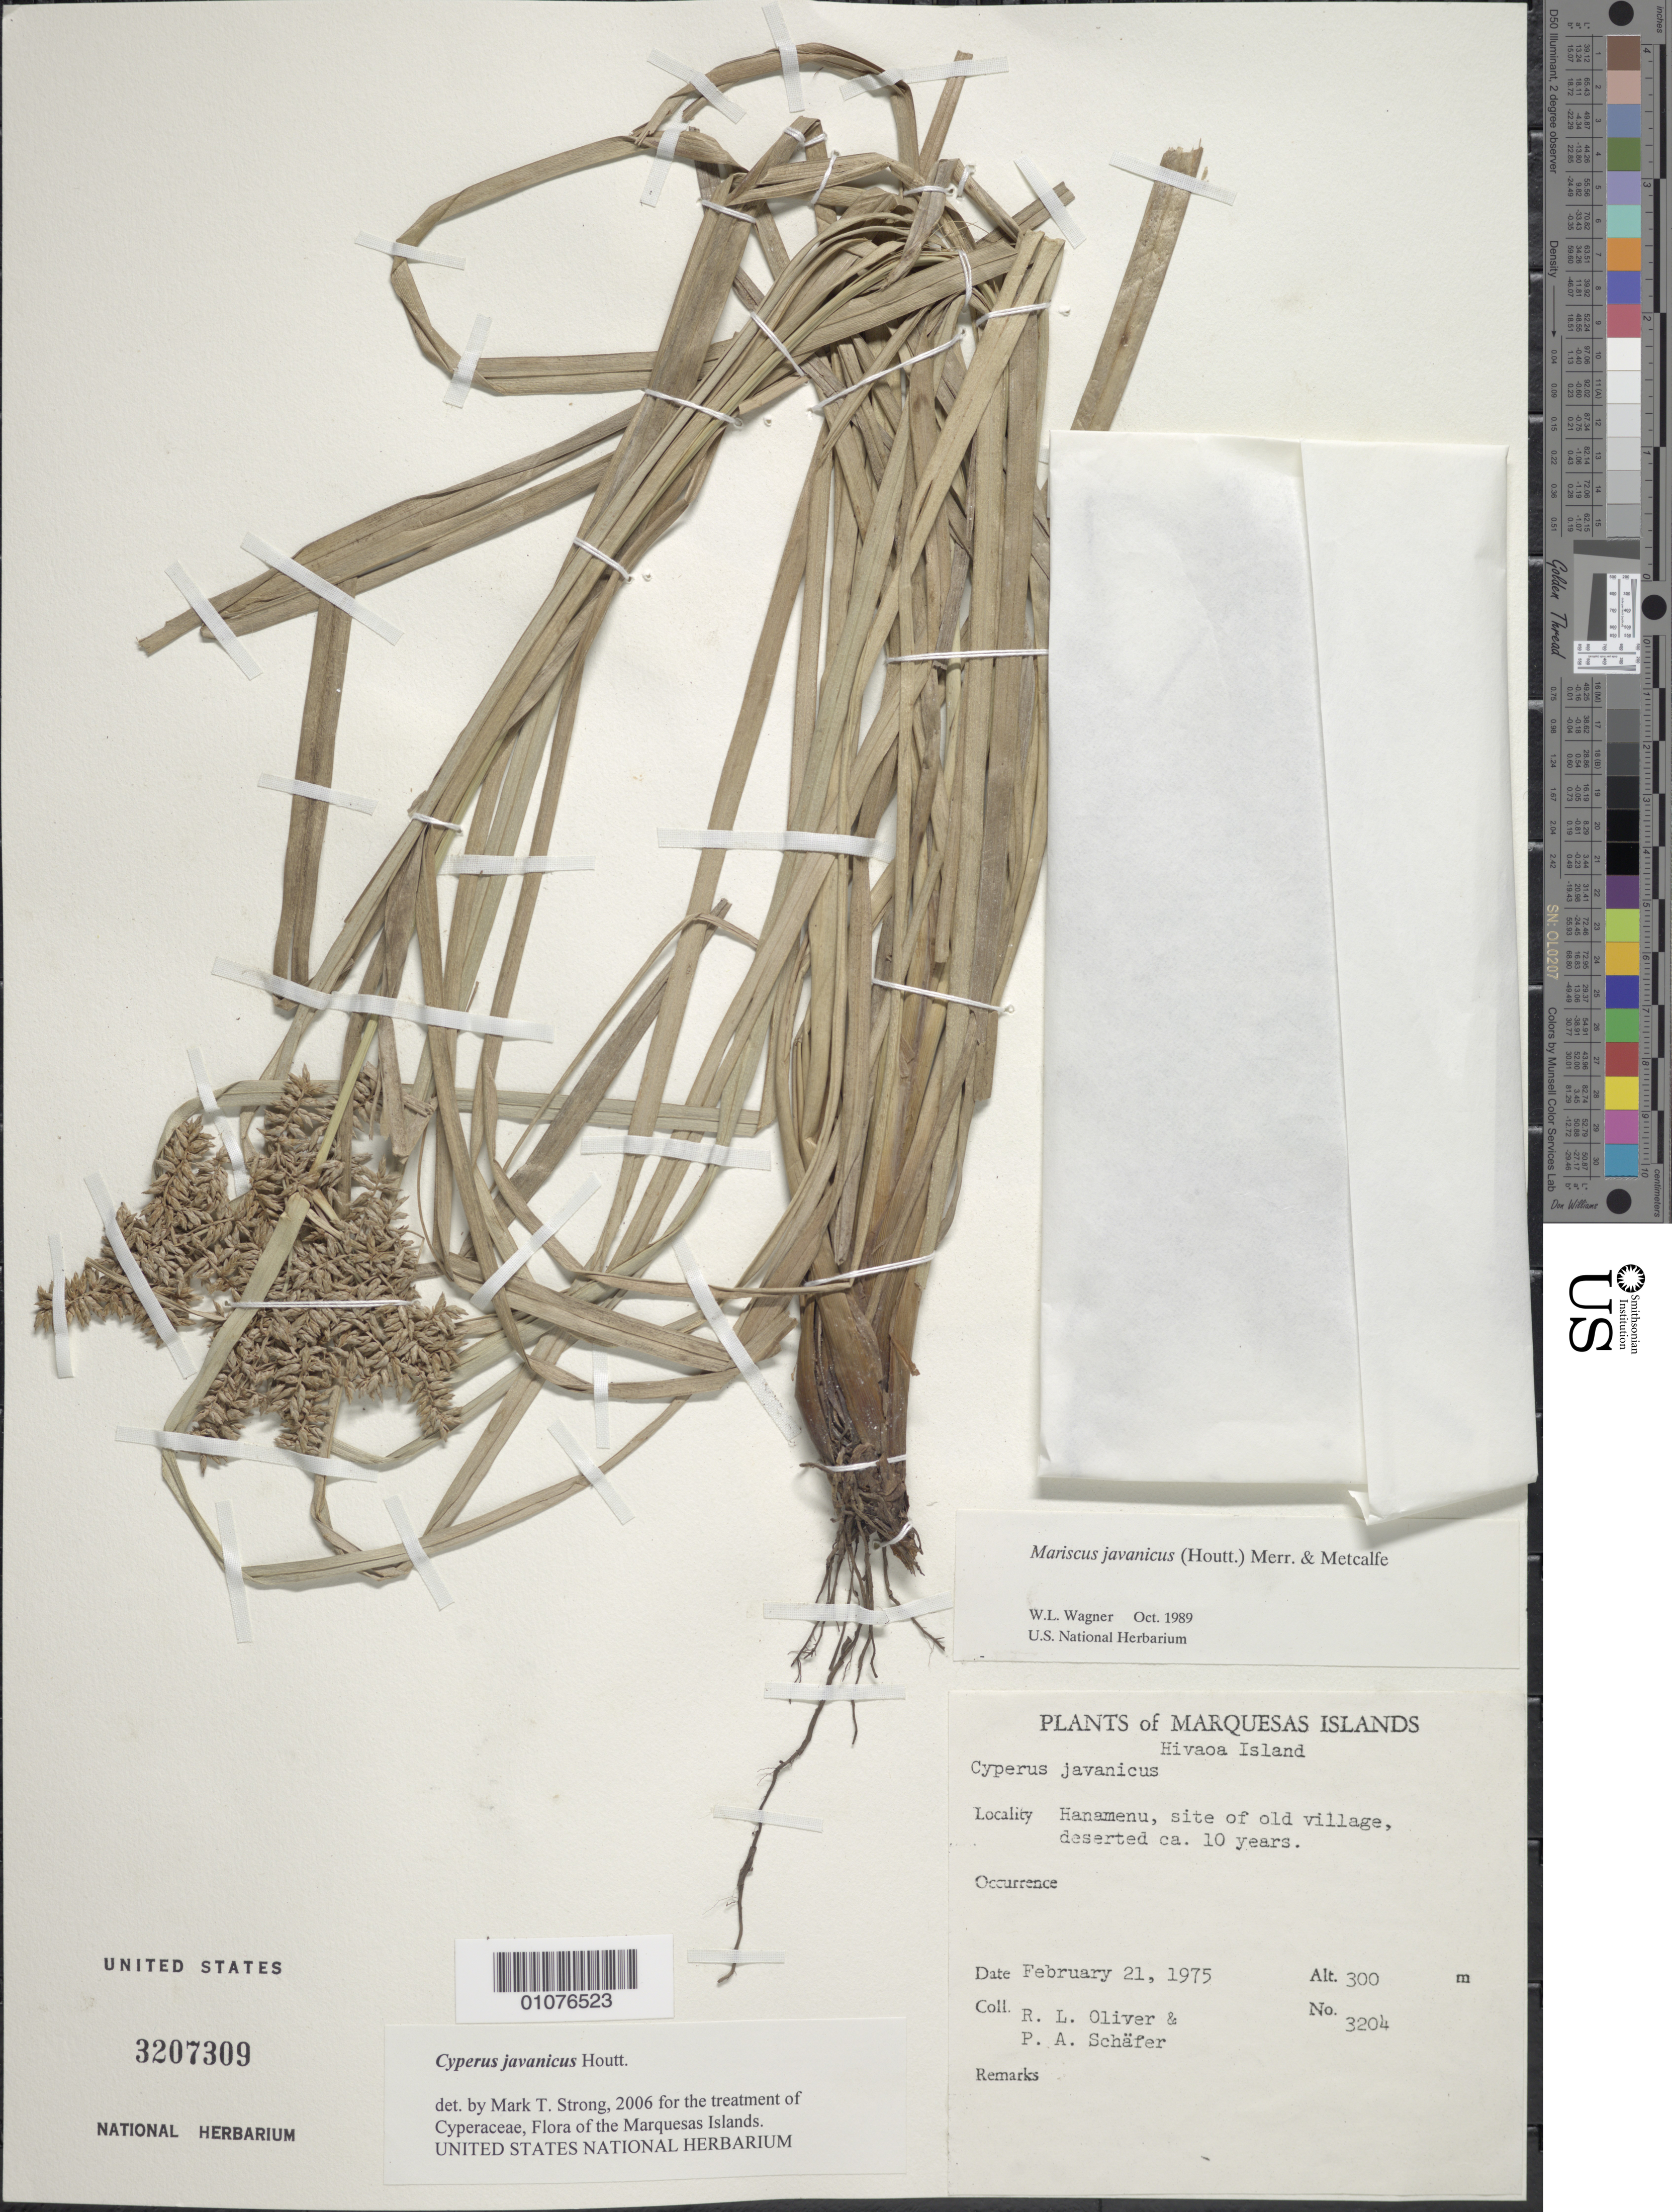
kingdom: Plantae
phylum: Tracheophyta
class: Liliopsida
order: Poales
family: Cyperaceae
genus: Cyperus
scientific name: Cyperus javanicus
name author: Houtt.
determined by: Strong, M. T., (US), Smithsonian Institution - National Museum of Natural History (UNITED STATES)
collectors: R. L. Oliver & P. A. Schäfer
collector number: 3204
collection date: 1975-02-21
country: French Polynesia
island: Hiva Oa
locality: Hanamenu, site of old village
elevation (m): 300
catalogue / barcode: US 3207309